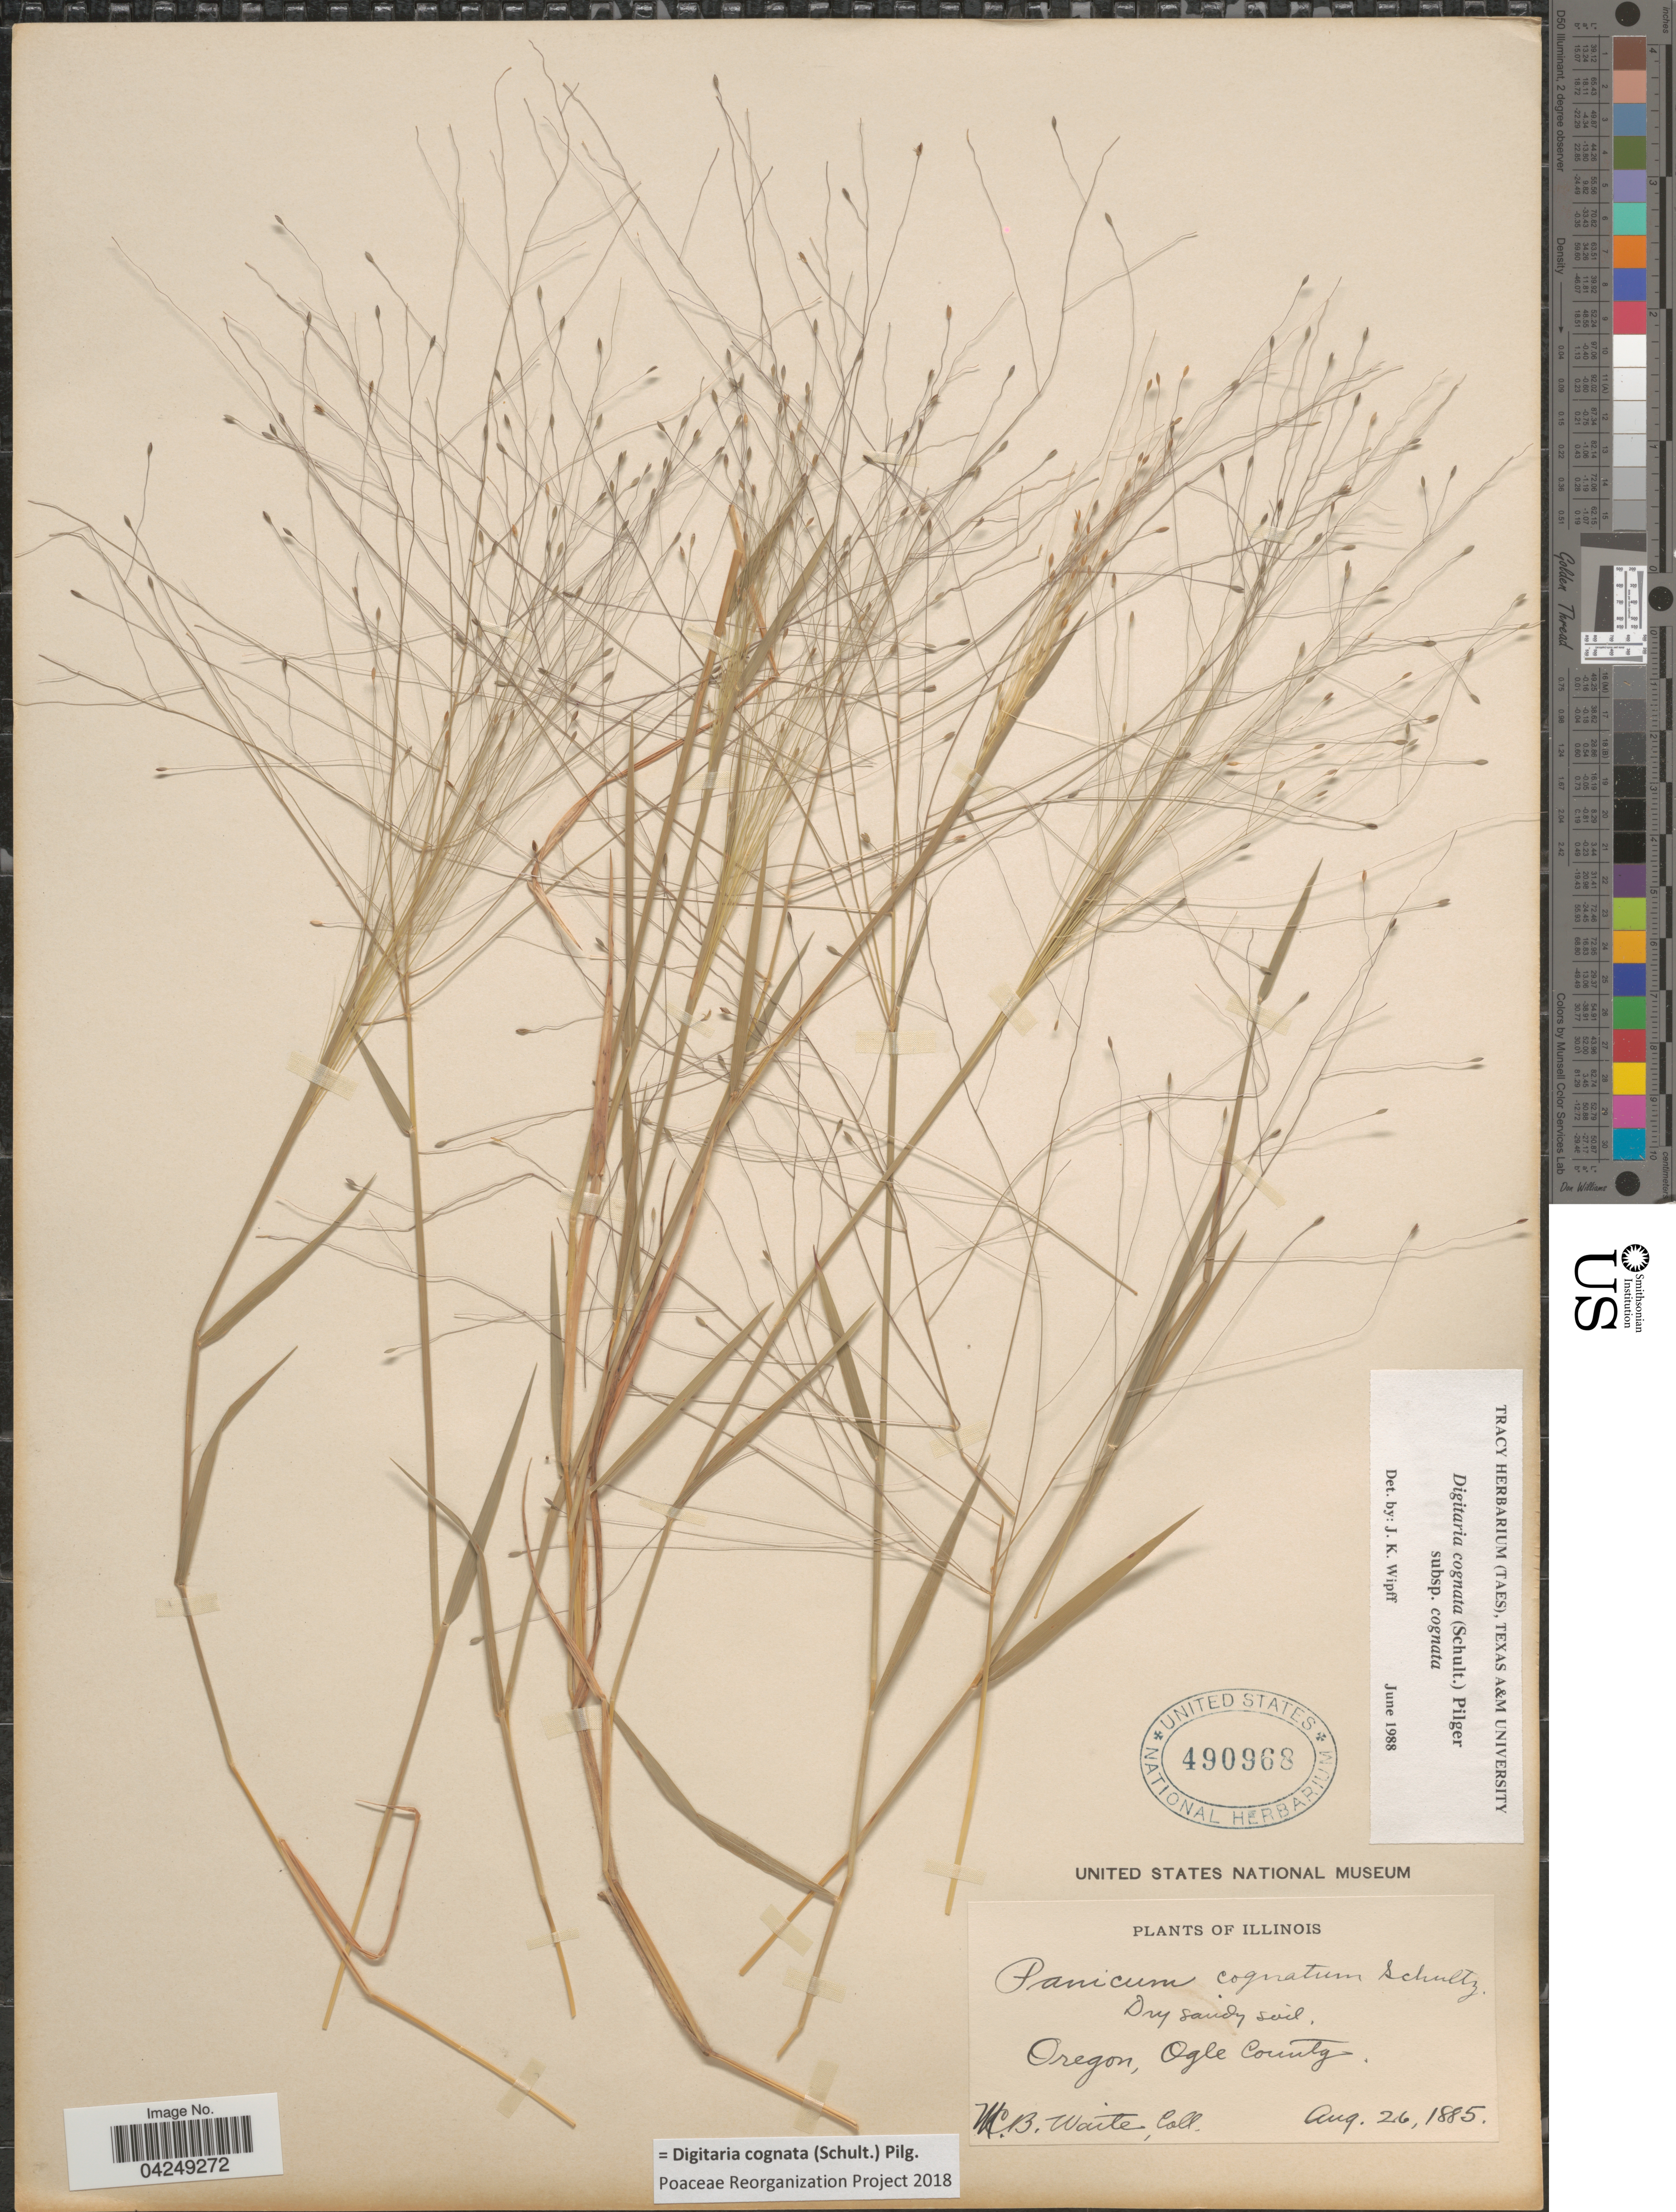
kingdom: Plantae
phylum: Tracheophyta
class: Liliopsida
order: Poales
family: Poaceae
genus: Digitaria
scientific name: Digitaria cognata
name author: (Scult.) Pilg.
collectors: M. B. Waite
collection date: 1885-08-26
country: United States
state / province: Illinois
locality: Oregon, Ogle County.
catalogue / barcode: US 490968